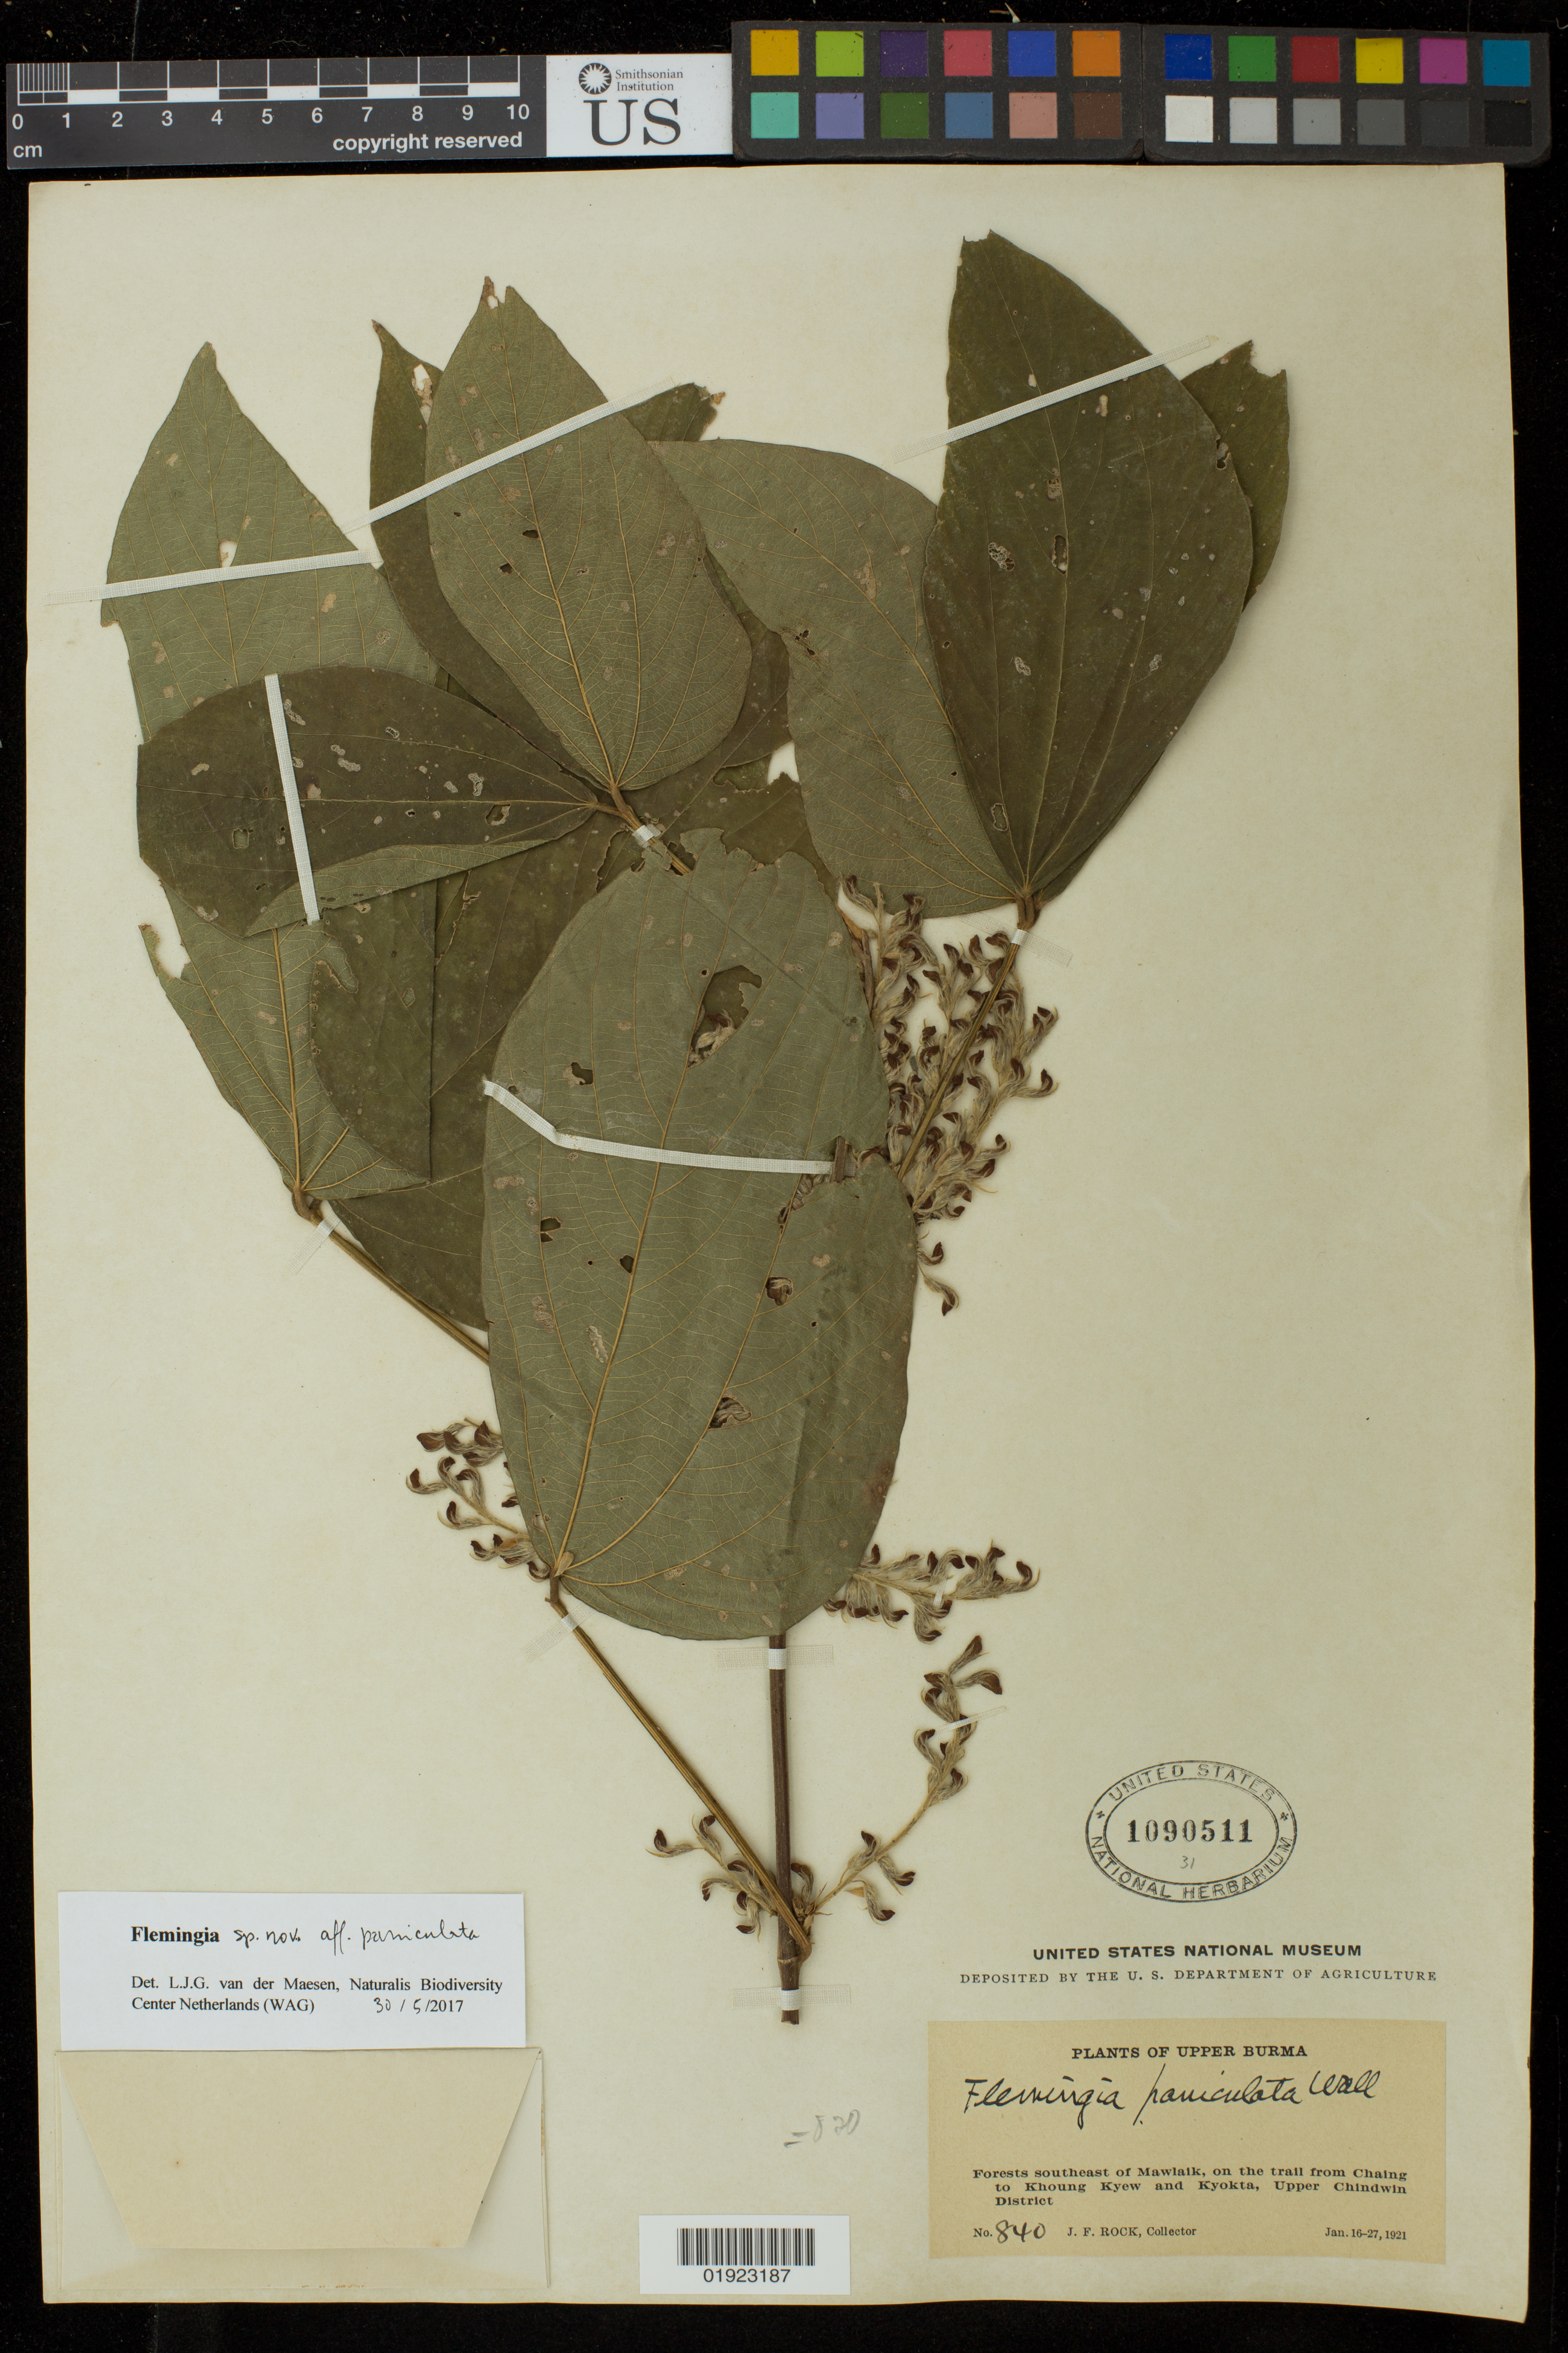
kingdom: Plantae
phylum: Tracheophyta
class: Magnoliopsida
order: Fabales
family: Fabaceae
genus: Flemingia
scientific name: Flemingia paniculata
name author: Wall. & Benth.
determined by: van der Maesen, L.J.G.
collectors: J. F. Rock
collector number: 840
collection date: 1921-01-16/1921-01-27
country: Myanmar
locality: Forests southeast of Mawlaik, on the trail from Chaing to Khoung Kyew and Kyokta, Upper Chindwin District.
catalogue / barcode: US 1090511